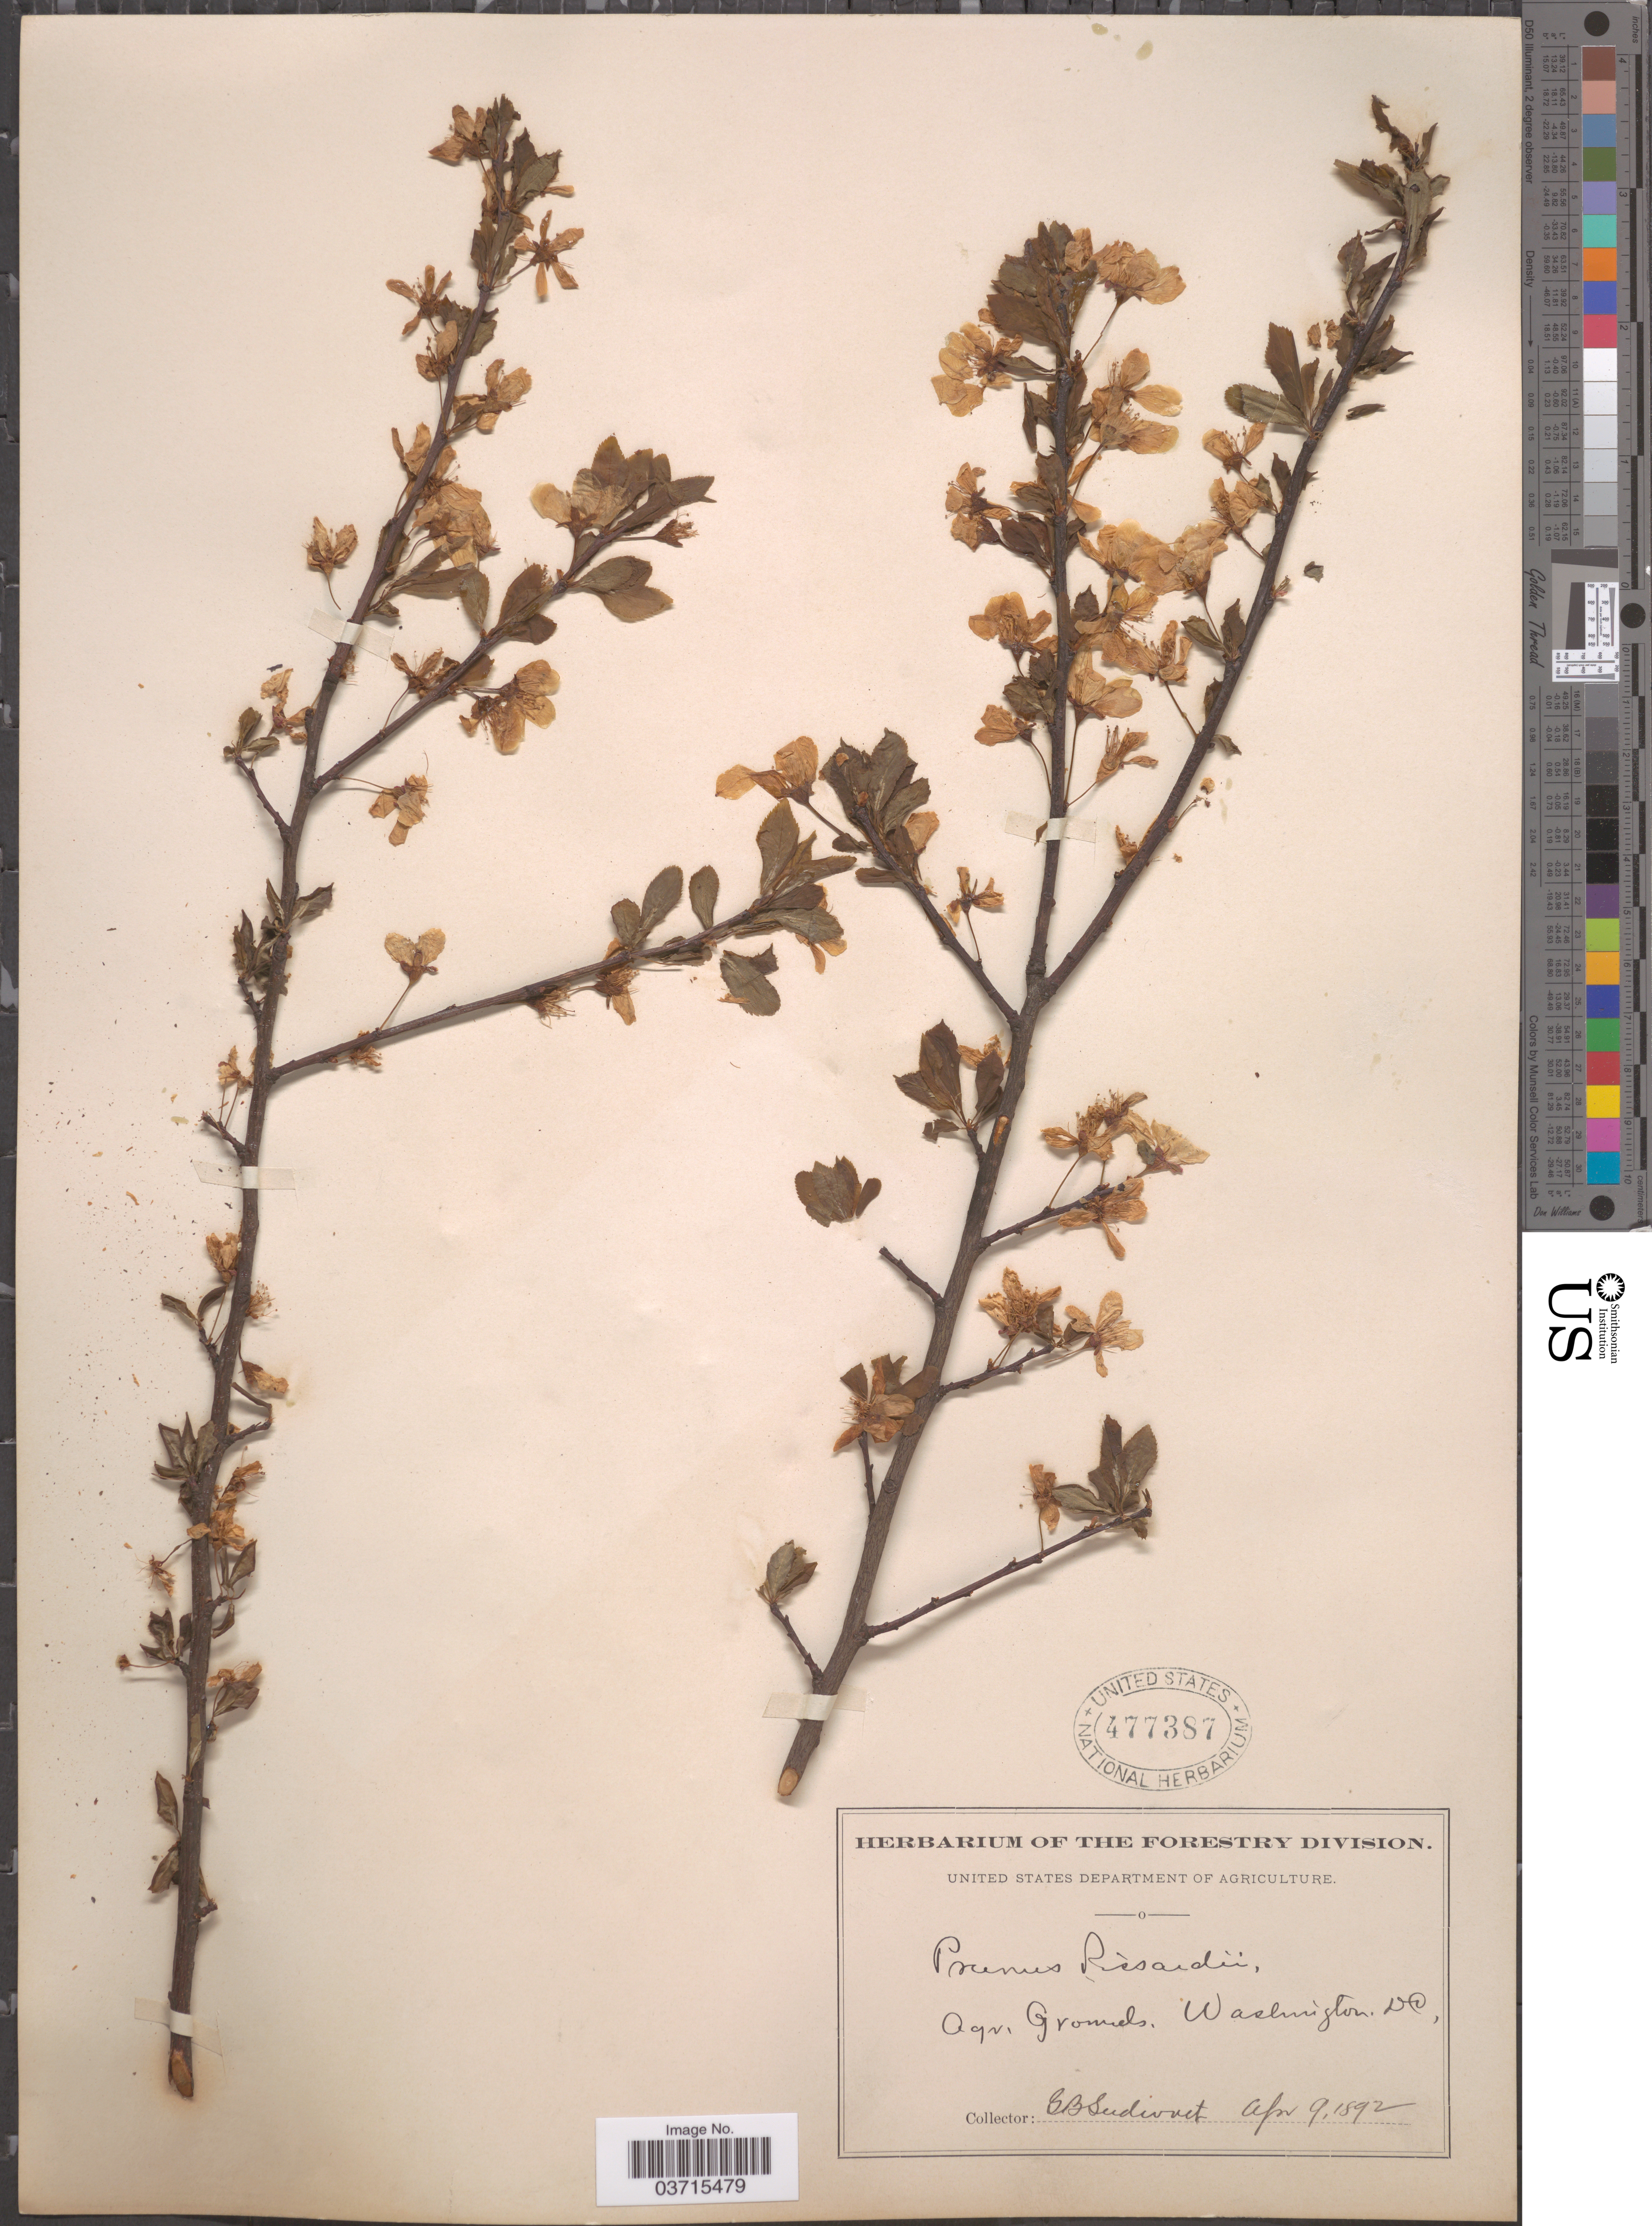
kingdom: Plantae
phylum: Tracheophyta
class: Magnoliopsida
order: Rosales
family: Rosaceae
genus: Prunus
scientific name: Prunus cerasifera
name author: Ehrh.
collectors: G. B. Sudworth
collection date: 1892-04-09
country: United States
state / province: District of Columbia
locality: Agr. Grounds, Washington, D. C.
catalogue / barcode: US 477387